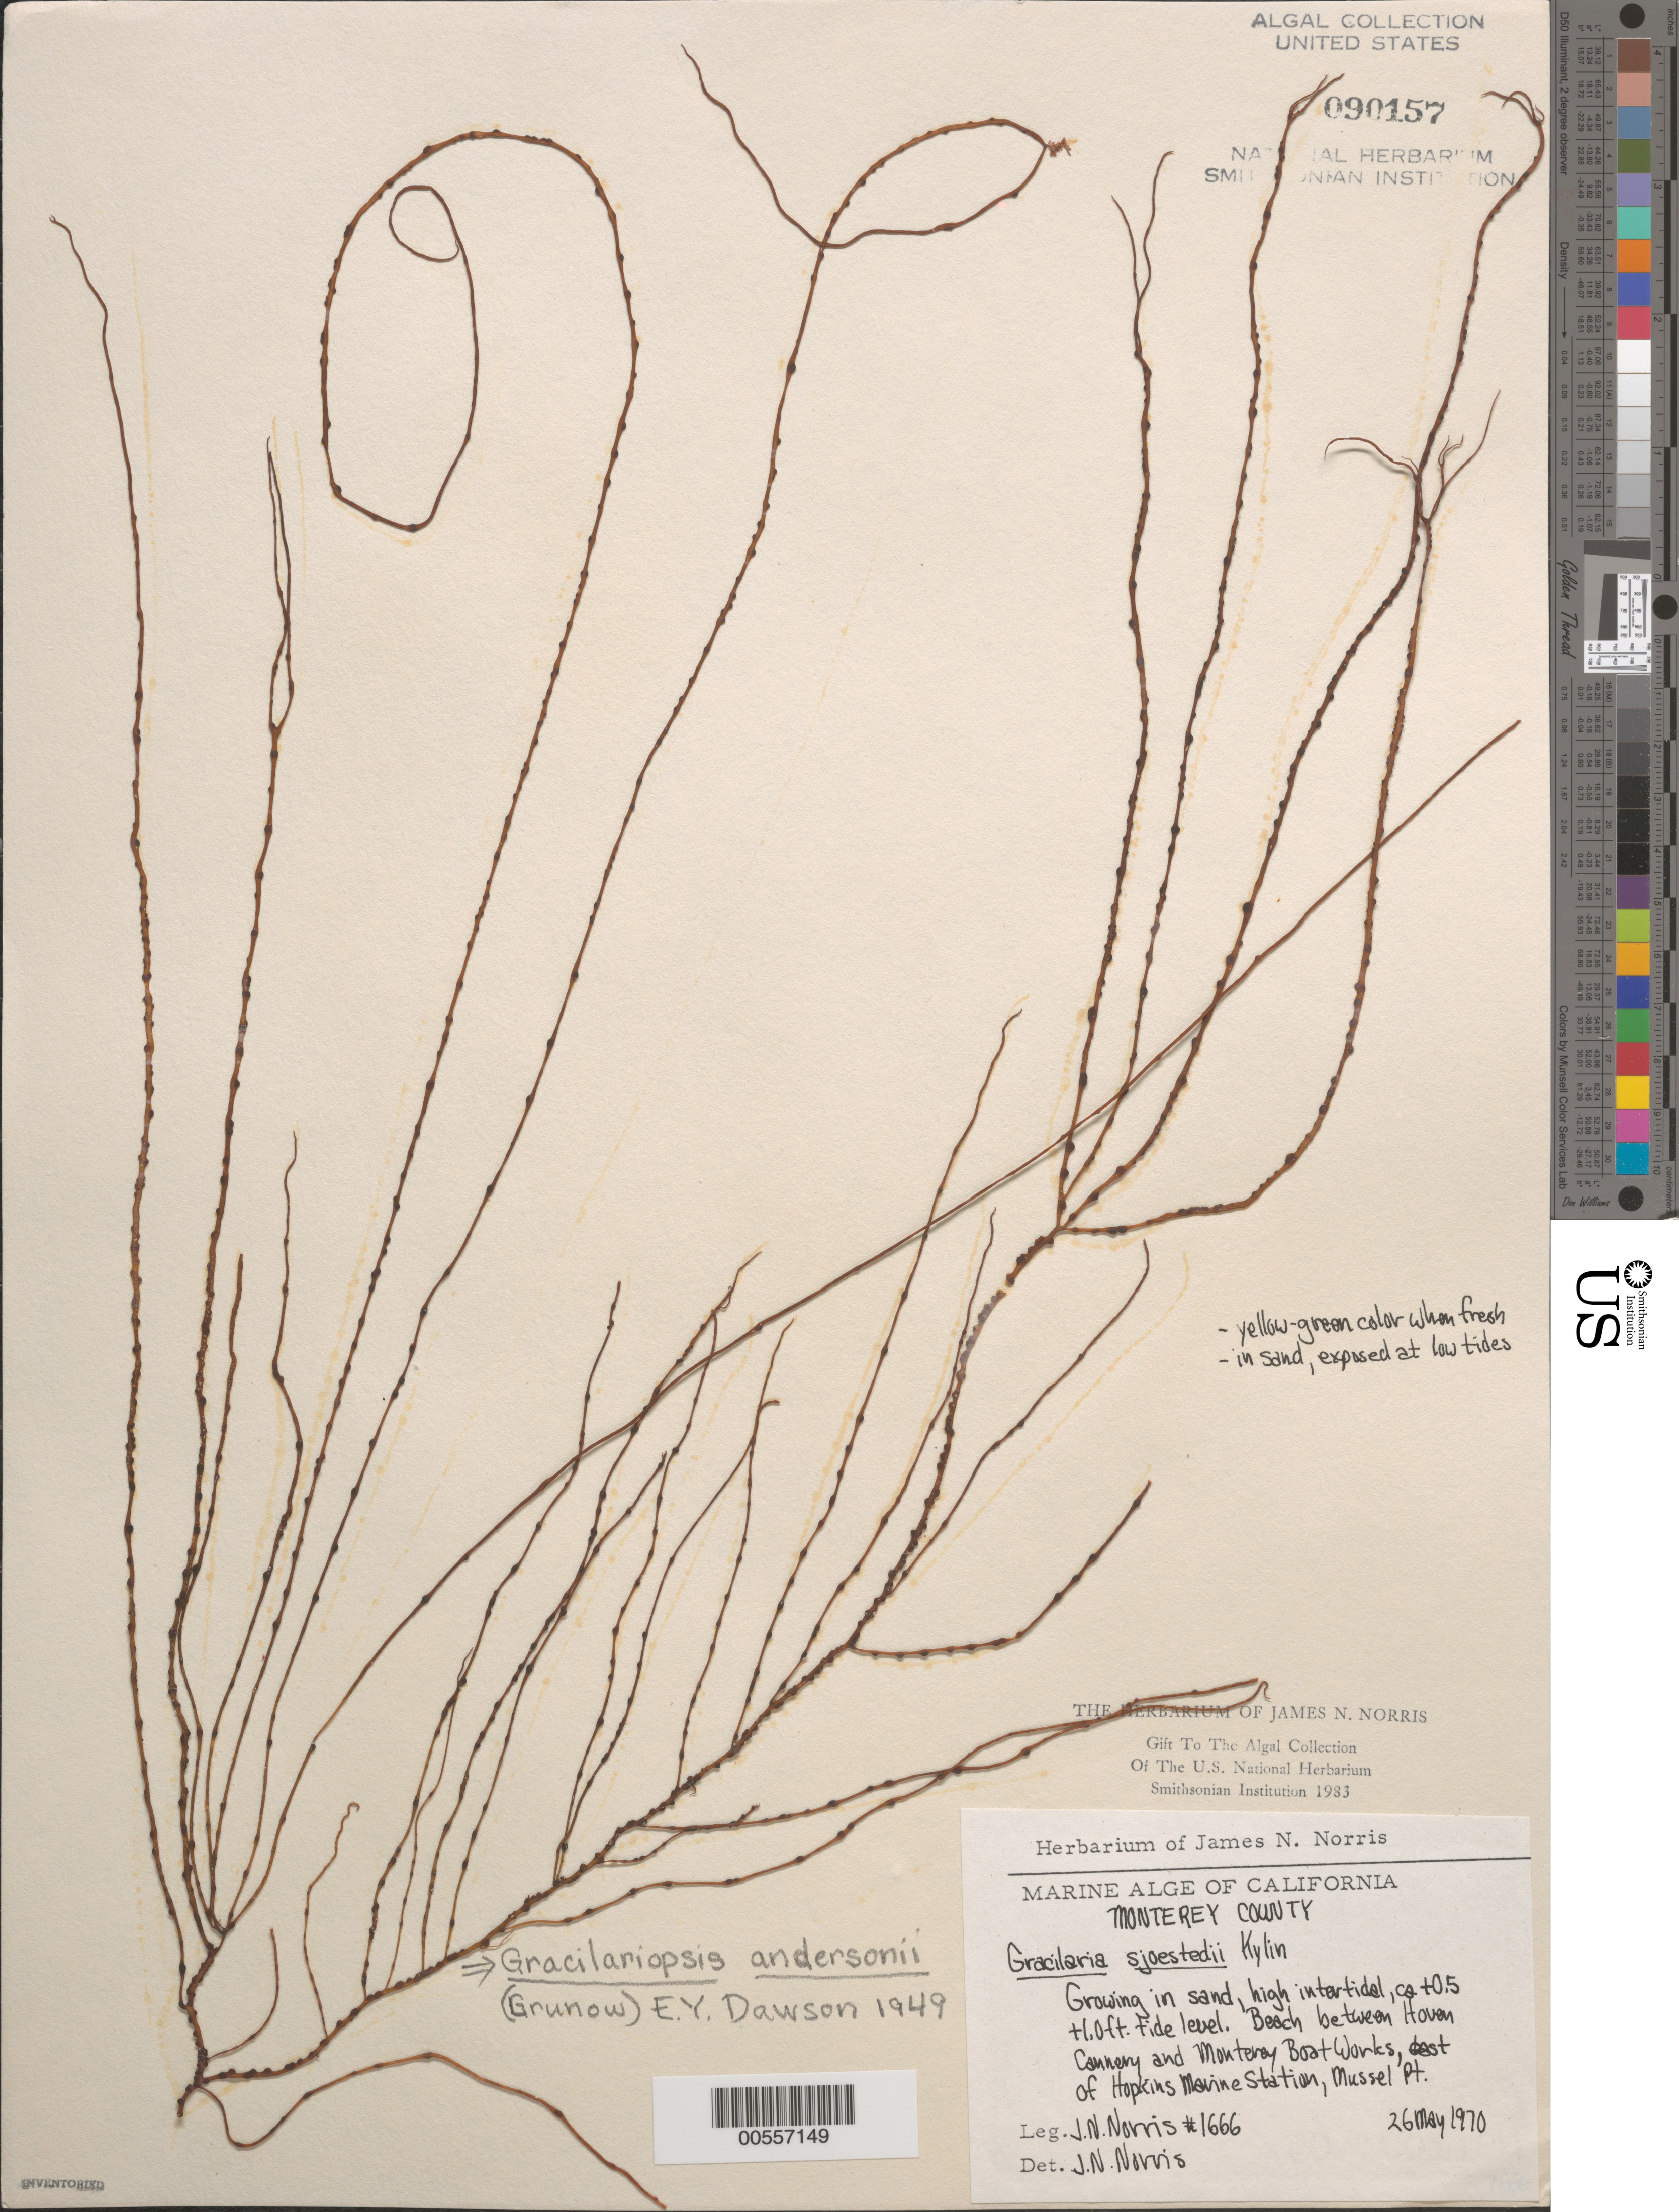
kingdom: Plantae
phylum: Rhodophyta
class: Florideophyceae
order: Gracilariales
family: Gracilariaceae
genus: Gracilariopsis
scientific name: Gracilariopsis andersonii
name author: (Grunow) E.Y. Dawson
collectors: J. N. Norris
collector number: JN-1666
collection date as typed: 26 May 1970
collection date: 1970-05-26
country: United States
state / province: California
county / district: Monterey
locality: Mussel Point, east of Hopkins Marine Station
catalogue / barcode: US 90157